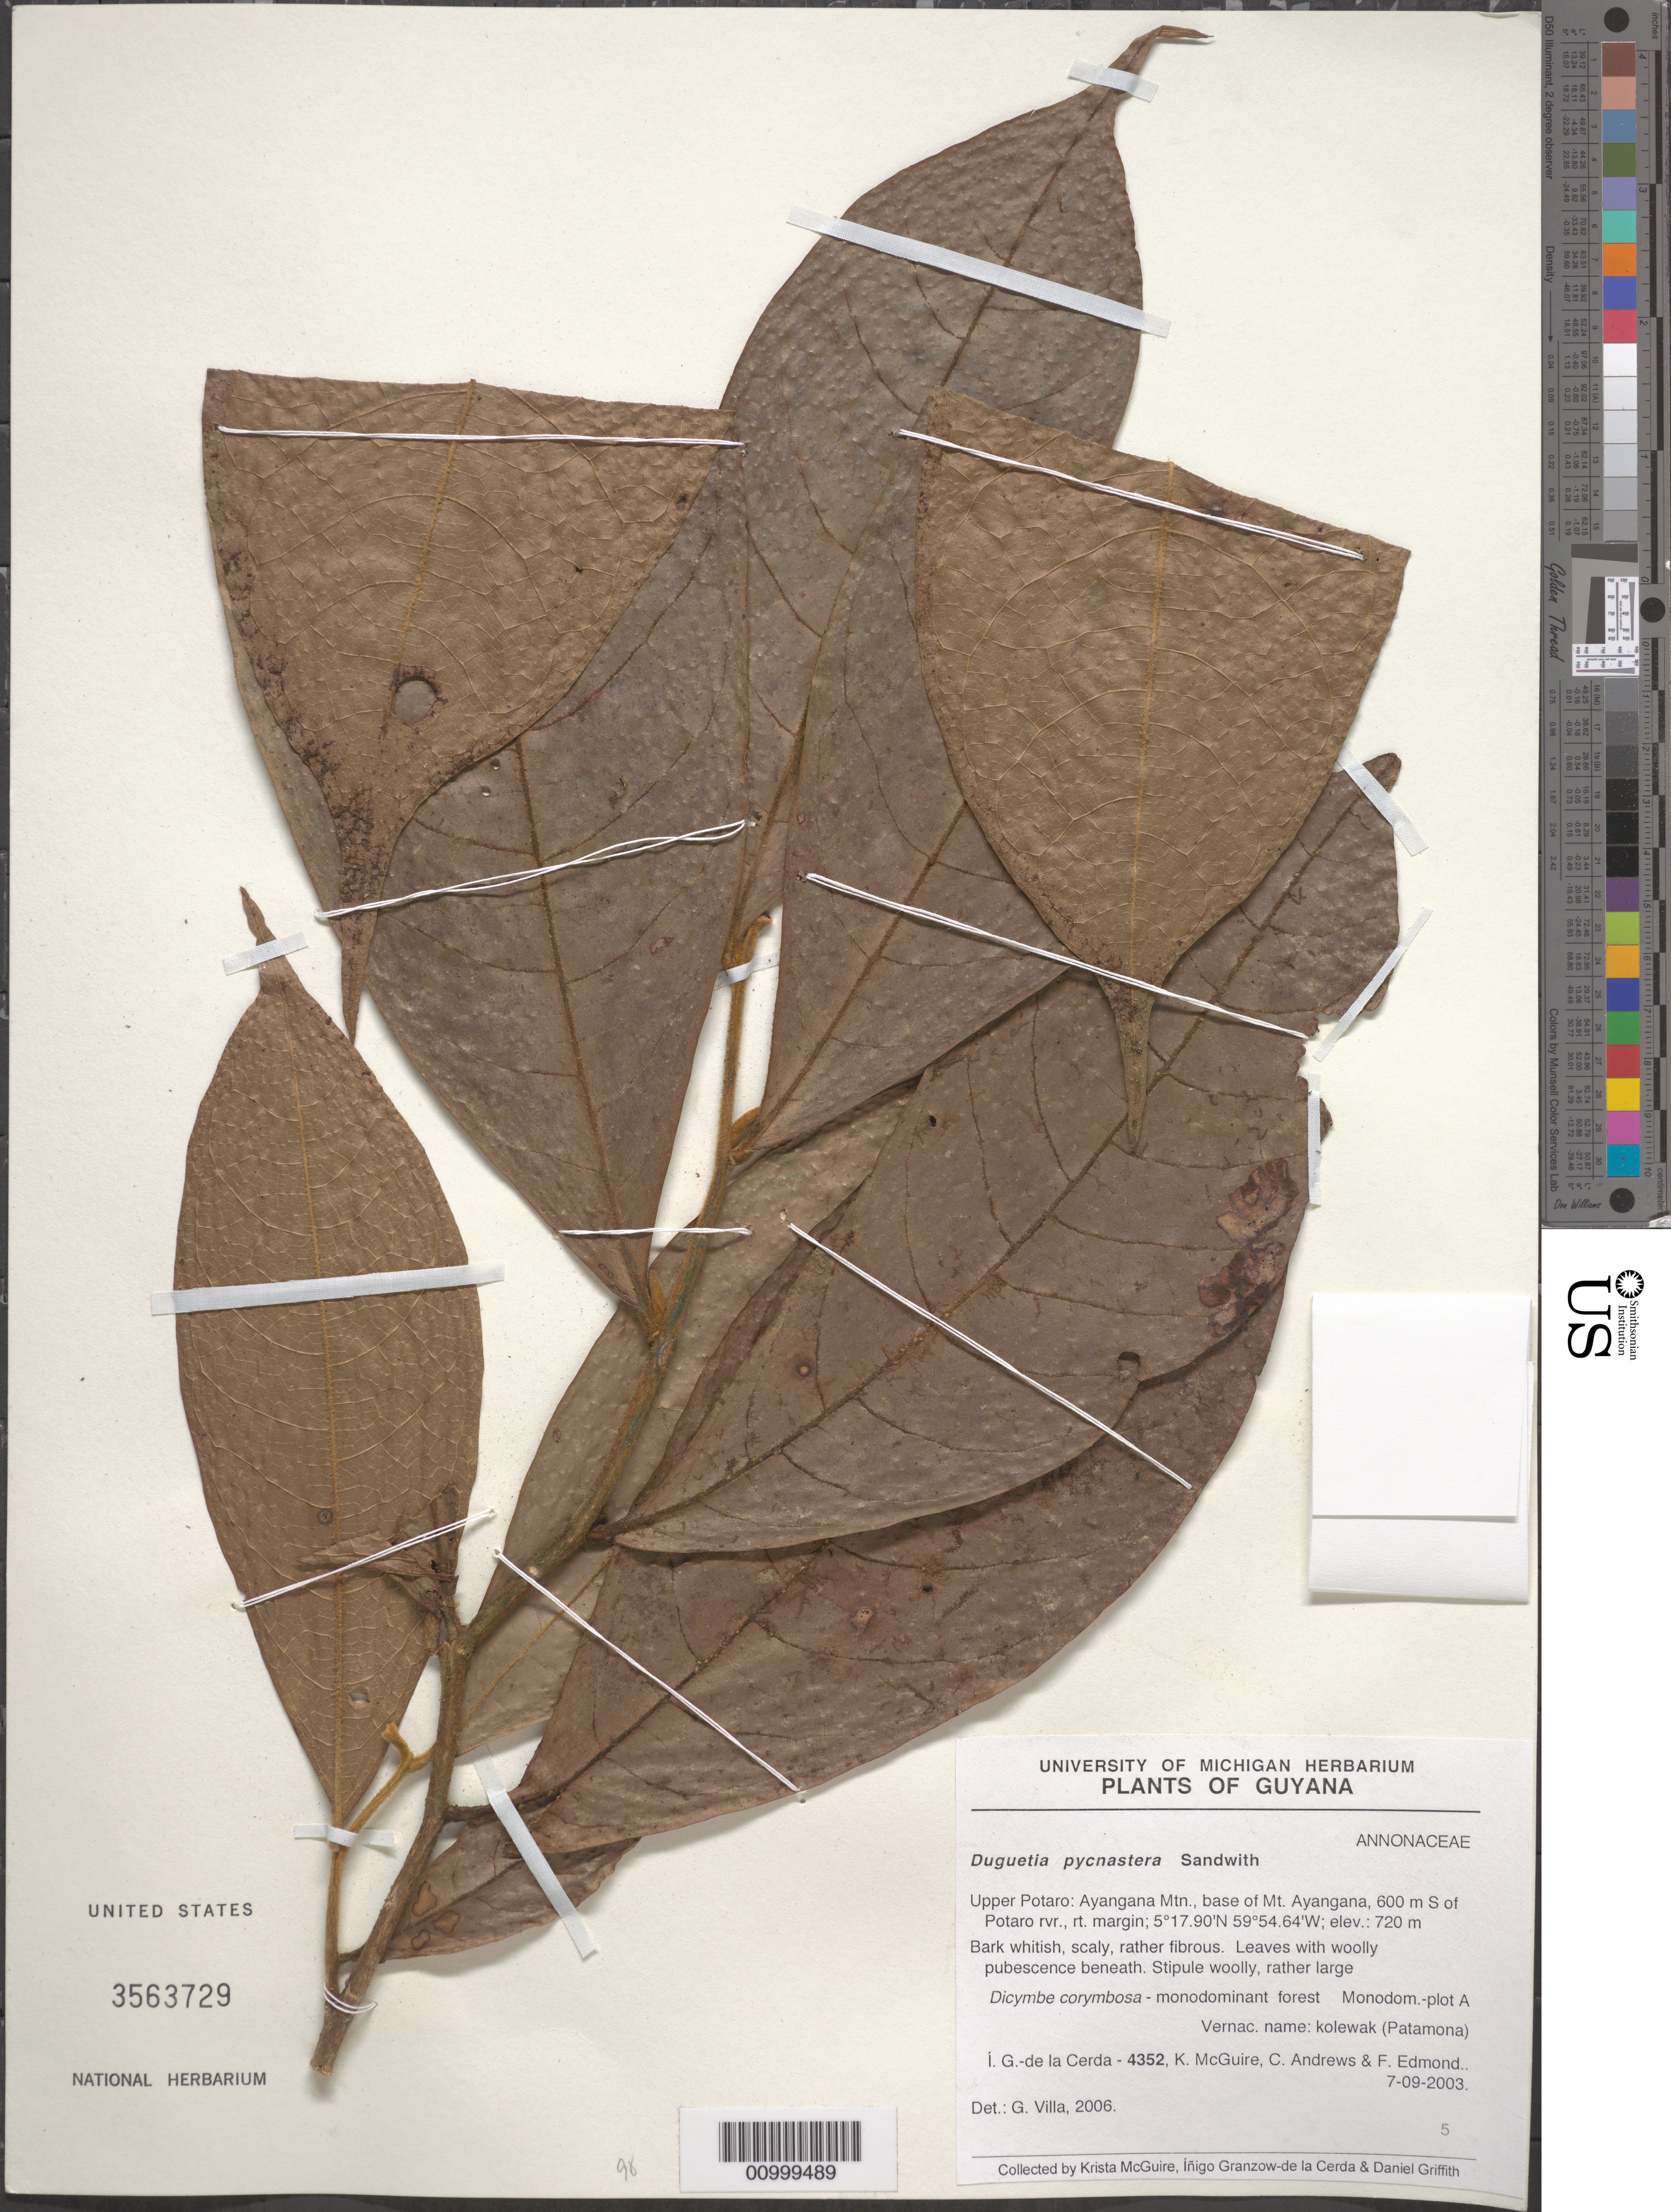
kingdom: Plantae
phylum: Tracheophyta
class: Magnoliopsida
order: Magnoliales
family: Annonaceae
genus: Duguetia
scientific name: Duguetia pycnastera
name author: Sandwith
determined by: Villa, Gorky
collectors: I. de la Cerda, K. McGuire, C. Andrews & F. Edmond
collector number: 4352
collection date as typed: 9-Sep-03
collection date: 2003-09-09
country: Guyana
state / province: Potaro-Siparuni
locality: Upper Potaro: Ayangana Mtn., base of Mt. Ayangana, 2.9 km S of Potaro rvr., rt margin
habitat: (Dicymbe corymbosa- monodominant forest; plot A)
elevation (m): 720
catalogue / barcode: US 3563789